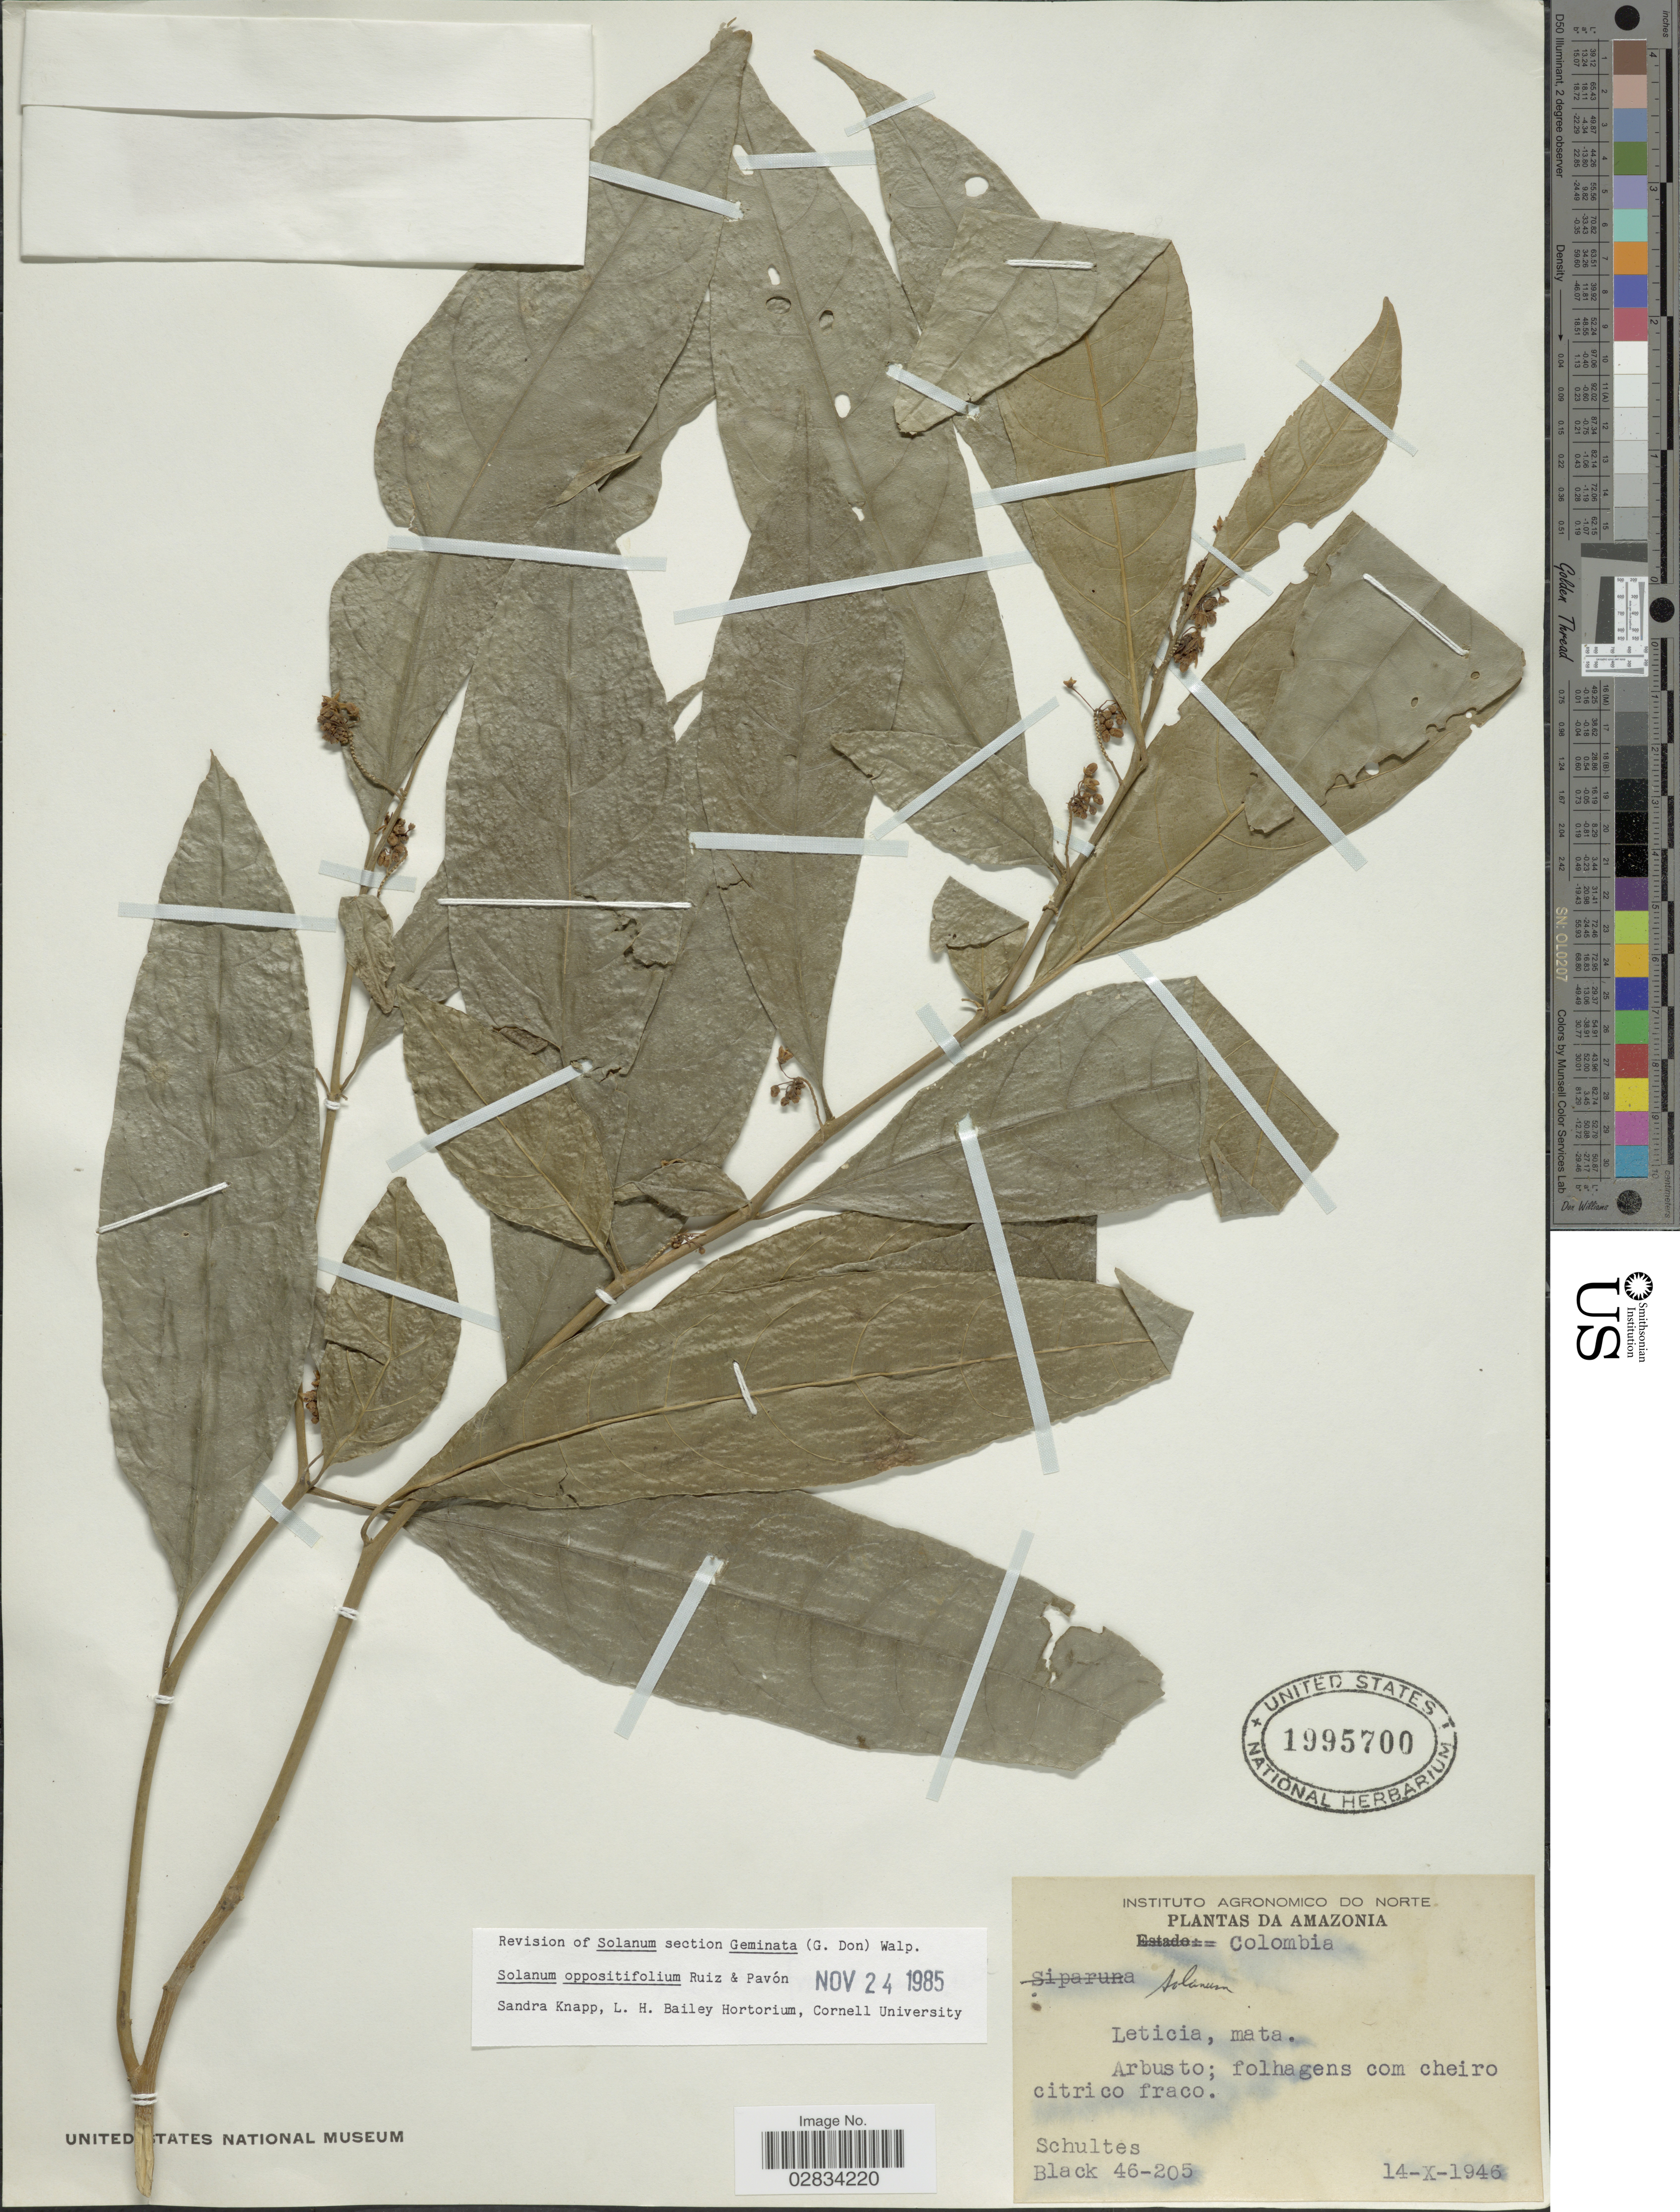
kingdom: Plantae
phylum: Tracheophyta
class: Magnoliopsida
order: Solanales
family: Solanaceae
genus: Solanum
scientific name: Solanum oppositifolium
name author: Ruiz & Pav.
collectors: -- Schultes & -- Black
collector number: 46-205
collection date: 1946-10-14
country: Colombia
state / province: Amazônas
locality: Amazonia, Leticia, mata.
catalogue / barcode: US 1995700